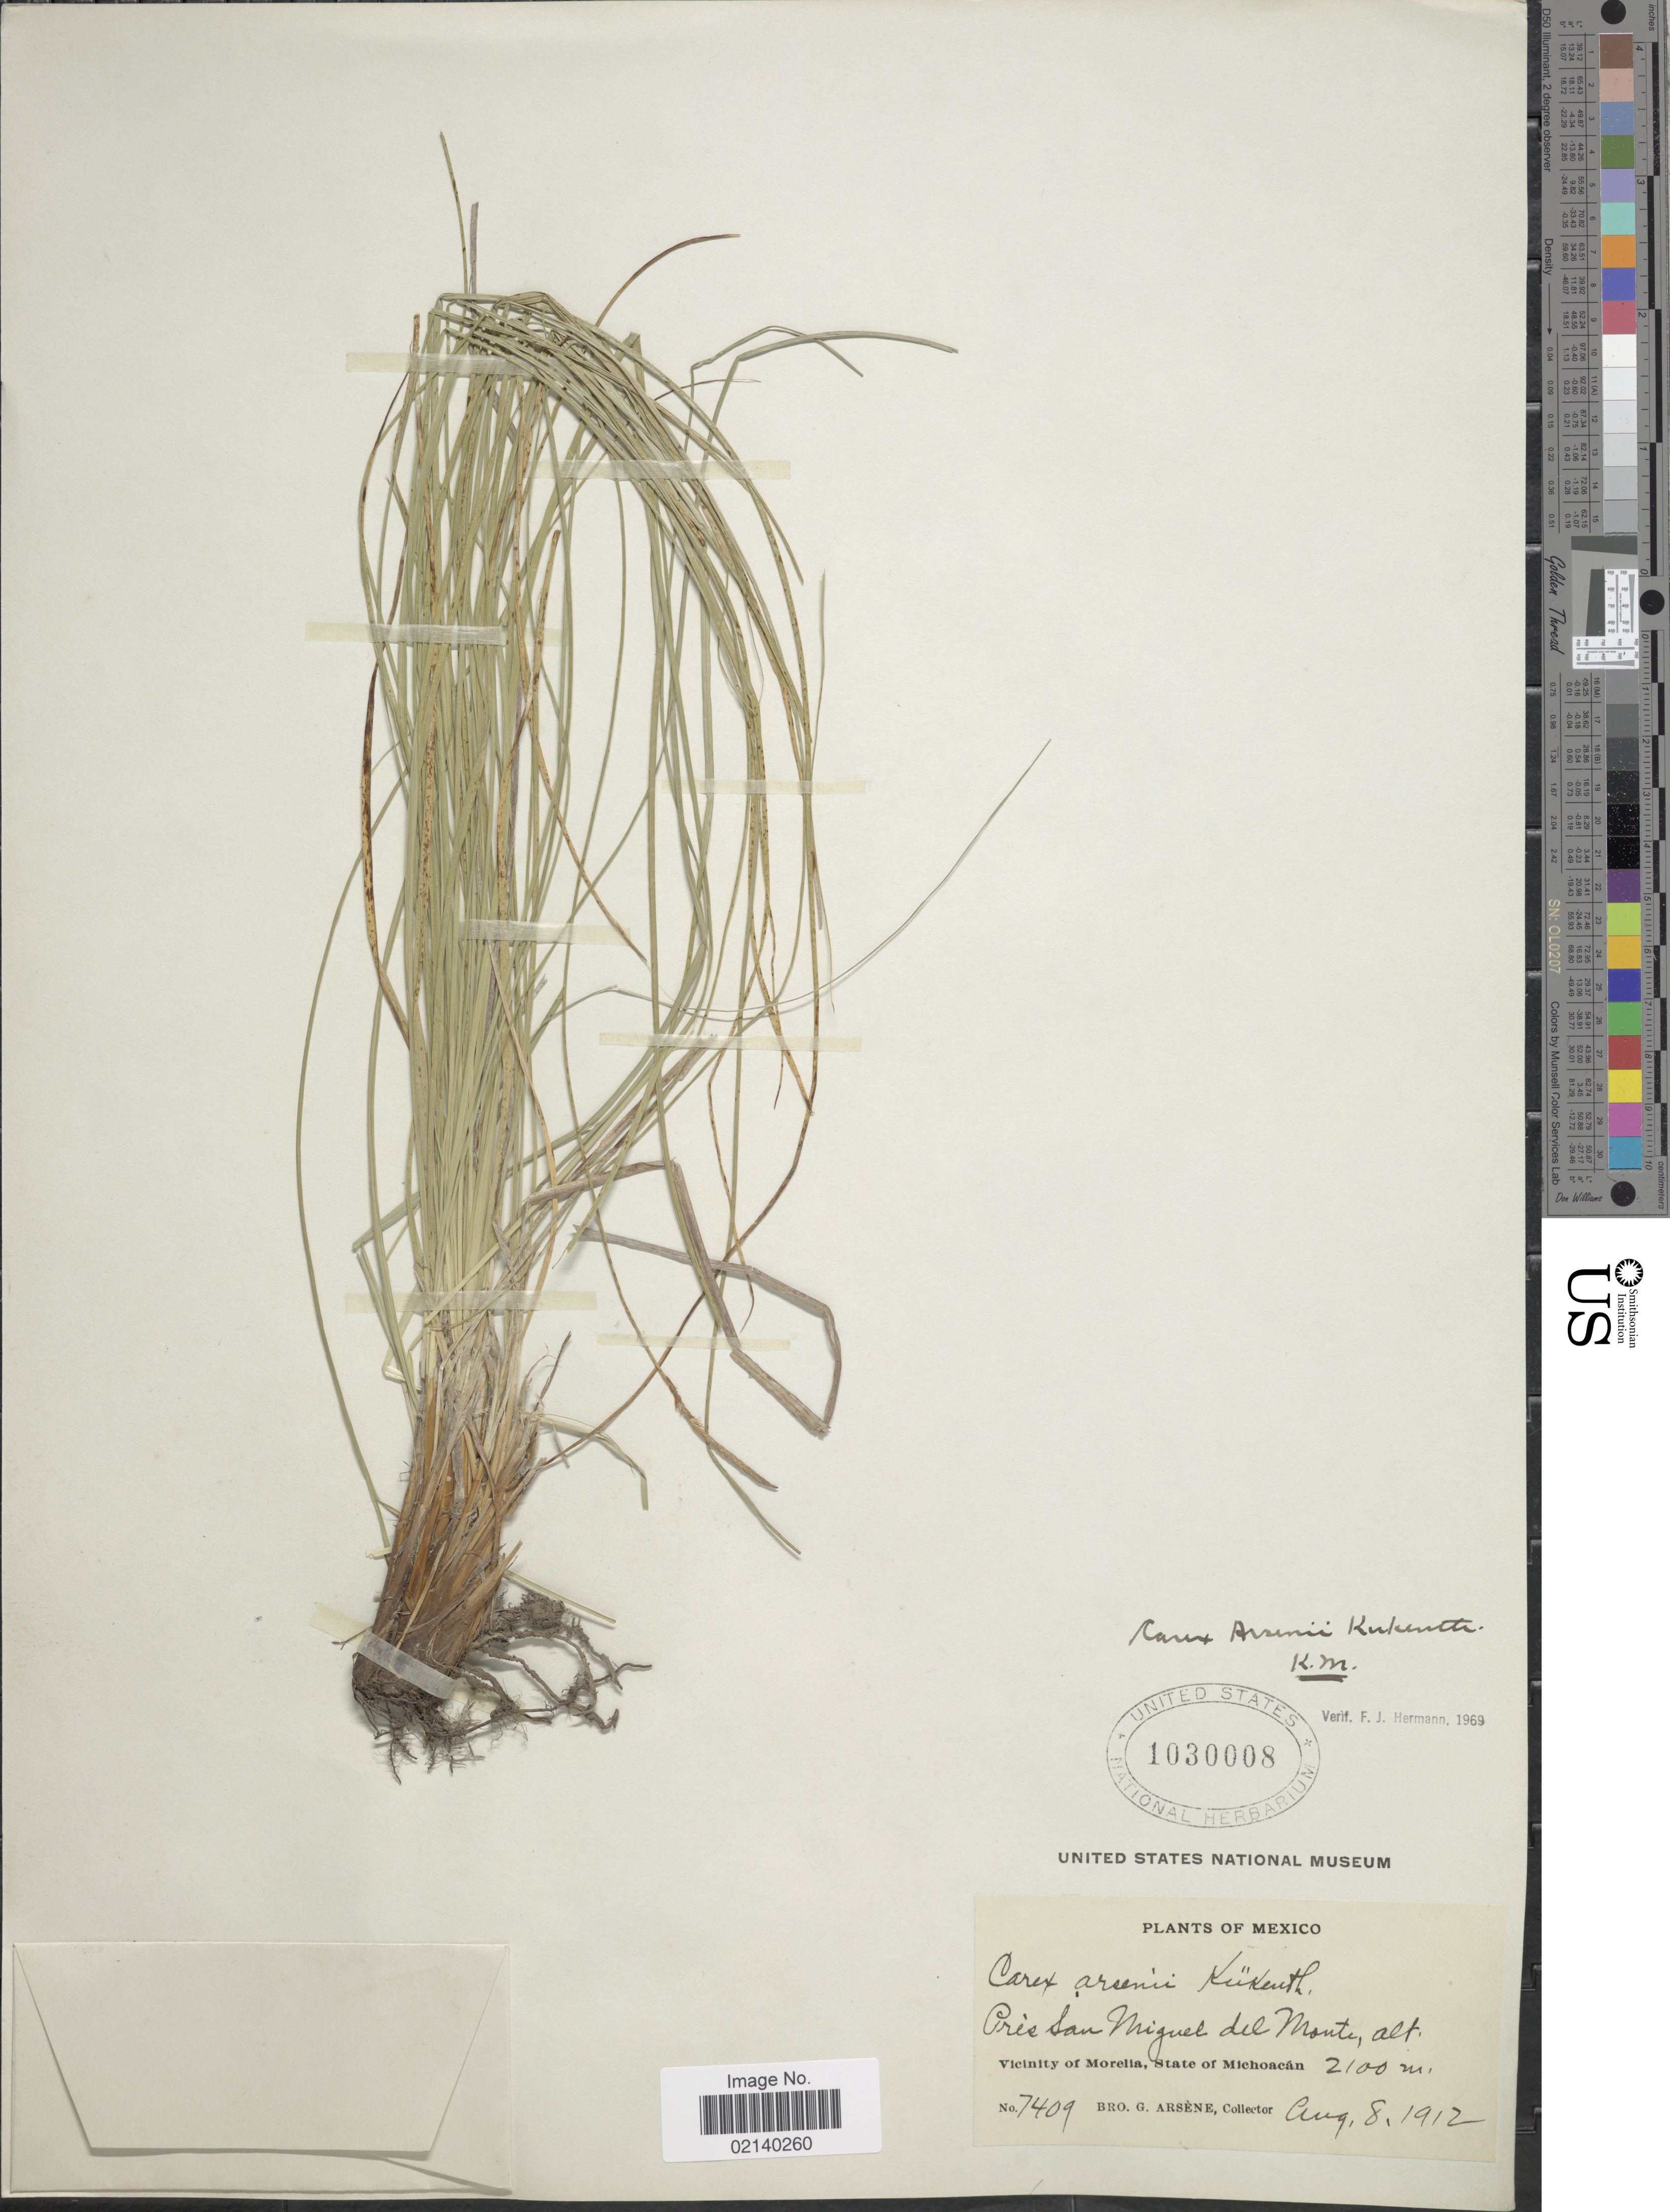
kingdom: Plantae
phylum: Tracheophyta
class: Liliopsida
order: Poales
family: Cyperaceae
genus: Carex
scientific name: Carex arsenii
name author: Kük.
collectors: Bro. G. Arsène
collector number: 7409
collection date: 1912-08-08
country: Mexico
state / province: Michoacán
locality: Pres San Miguel del Monte. Vicinity of Morelia, State of Michoacan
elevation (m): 2100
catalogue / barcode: US 1030008